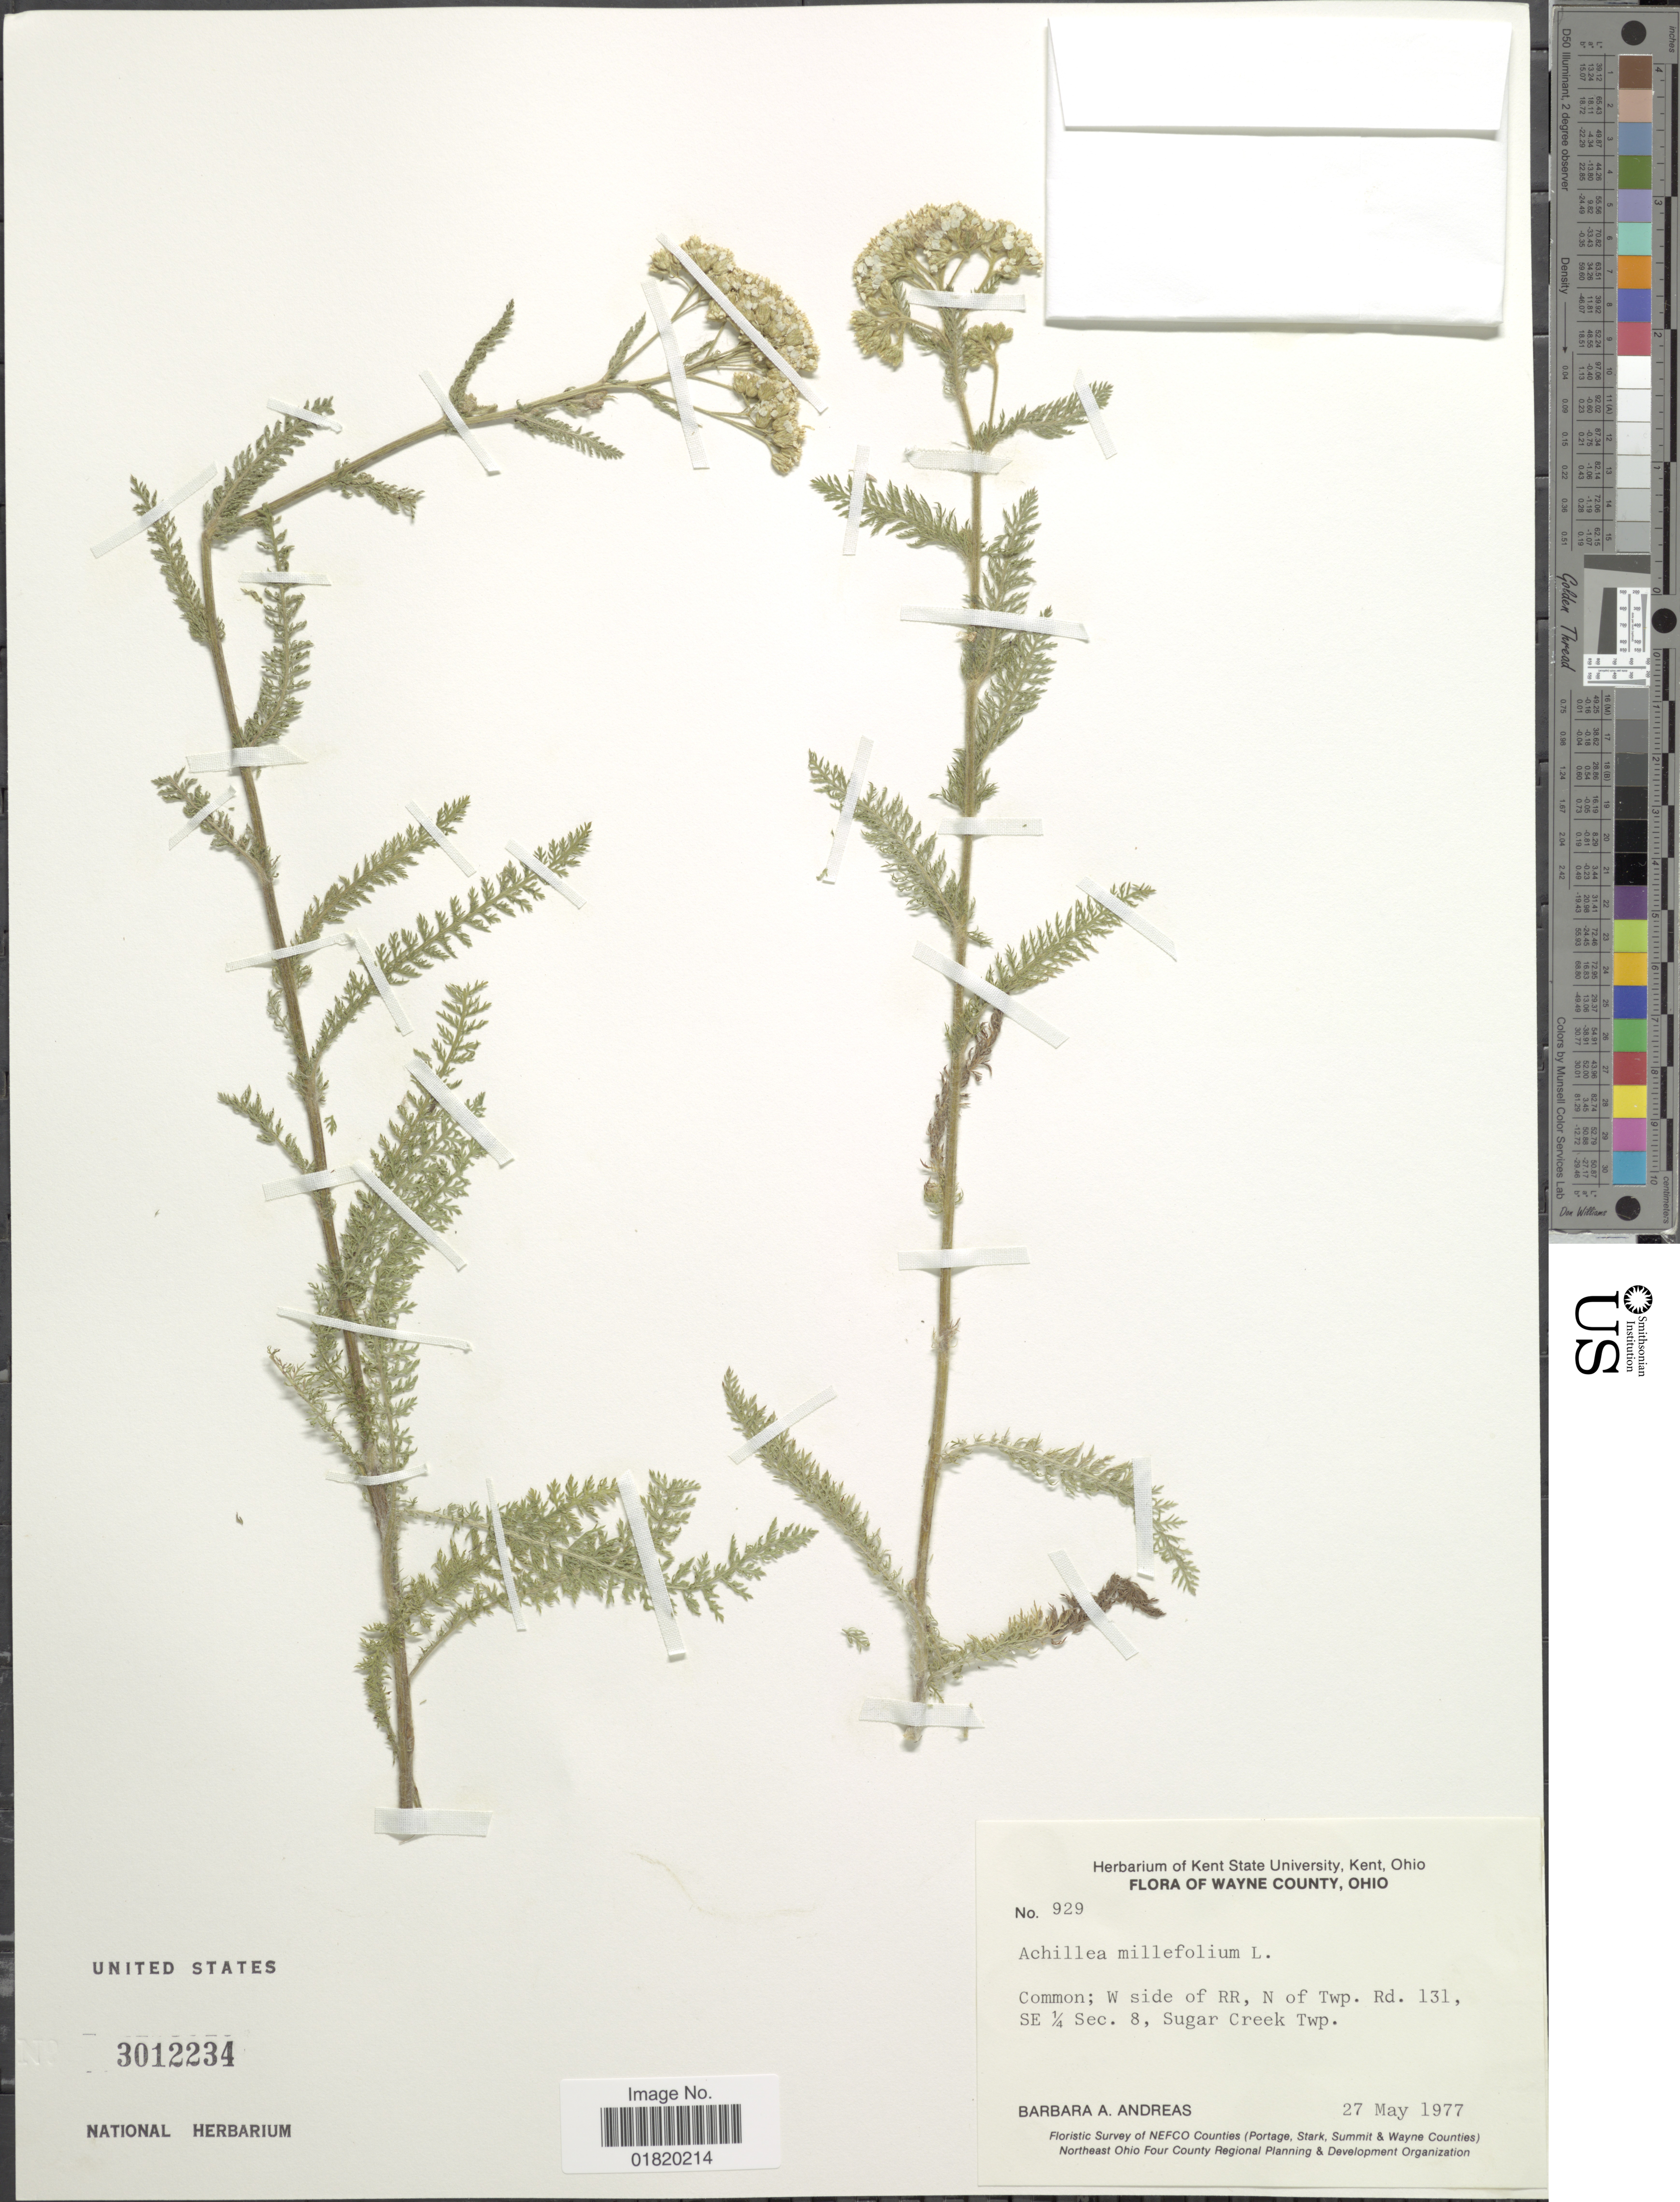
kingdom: Plantae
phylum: Tracheophyta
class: Magnoliopsida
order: Asterales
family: Asteraceae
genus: Achillea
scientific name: Achillea millefolium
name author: L.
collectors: B. A. Andreas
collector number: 929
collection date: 1977-05-27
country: United States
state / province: Ohio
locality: Wayne County. W side of RR, N of Twp. Rd. 131, SE ¼ Sec. 8, Sugar Creek Twp.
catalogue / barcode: US 3012234